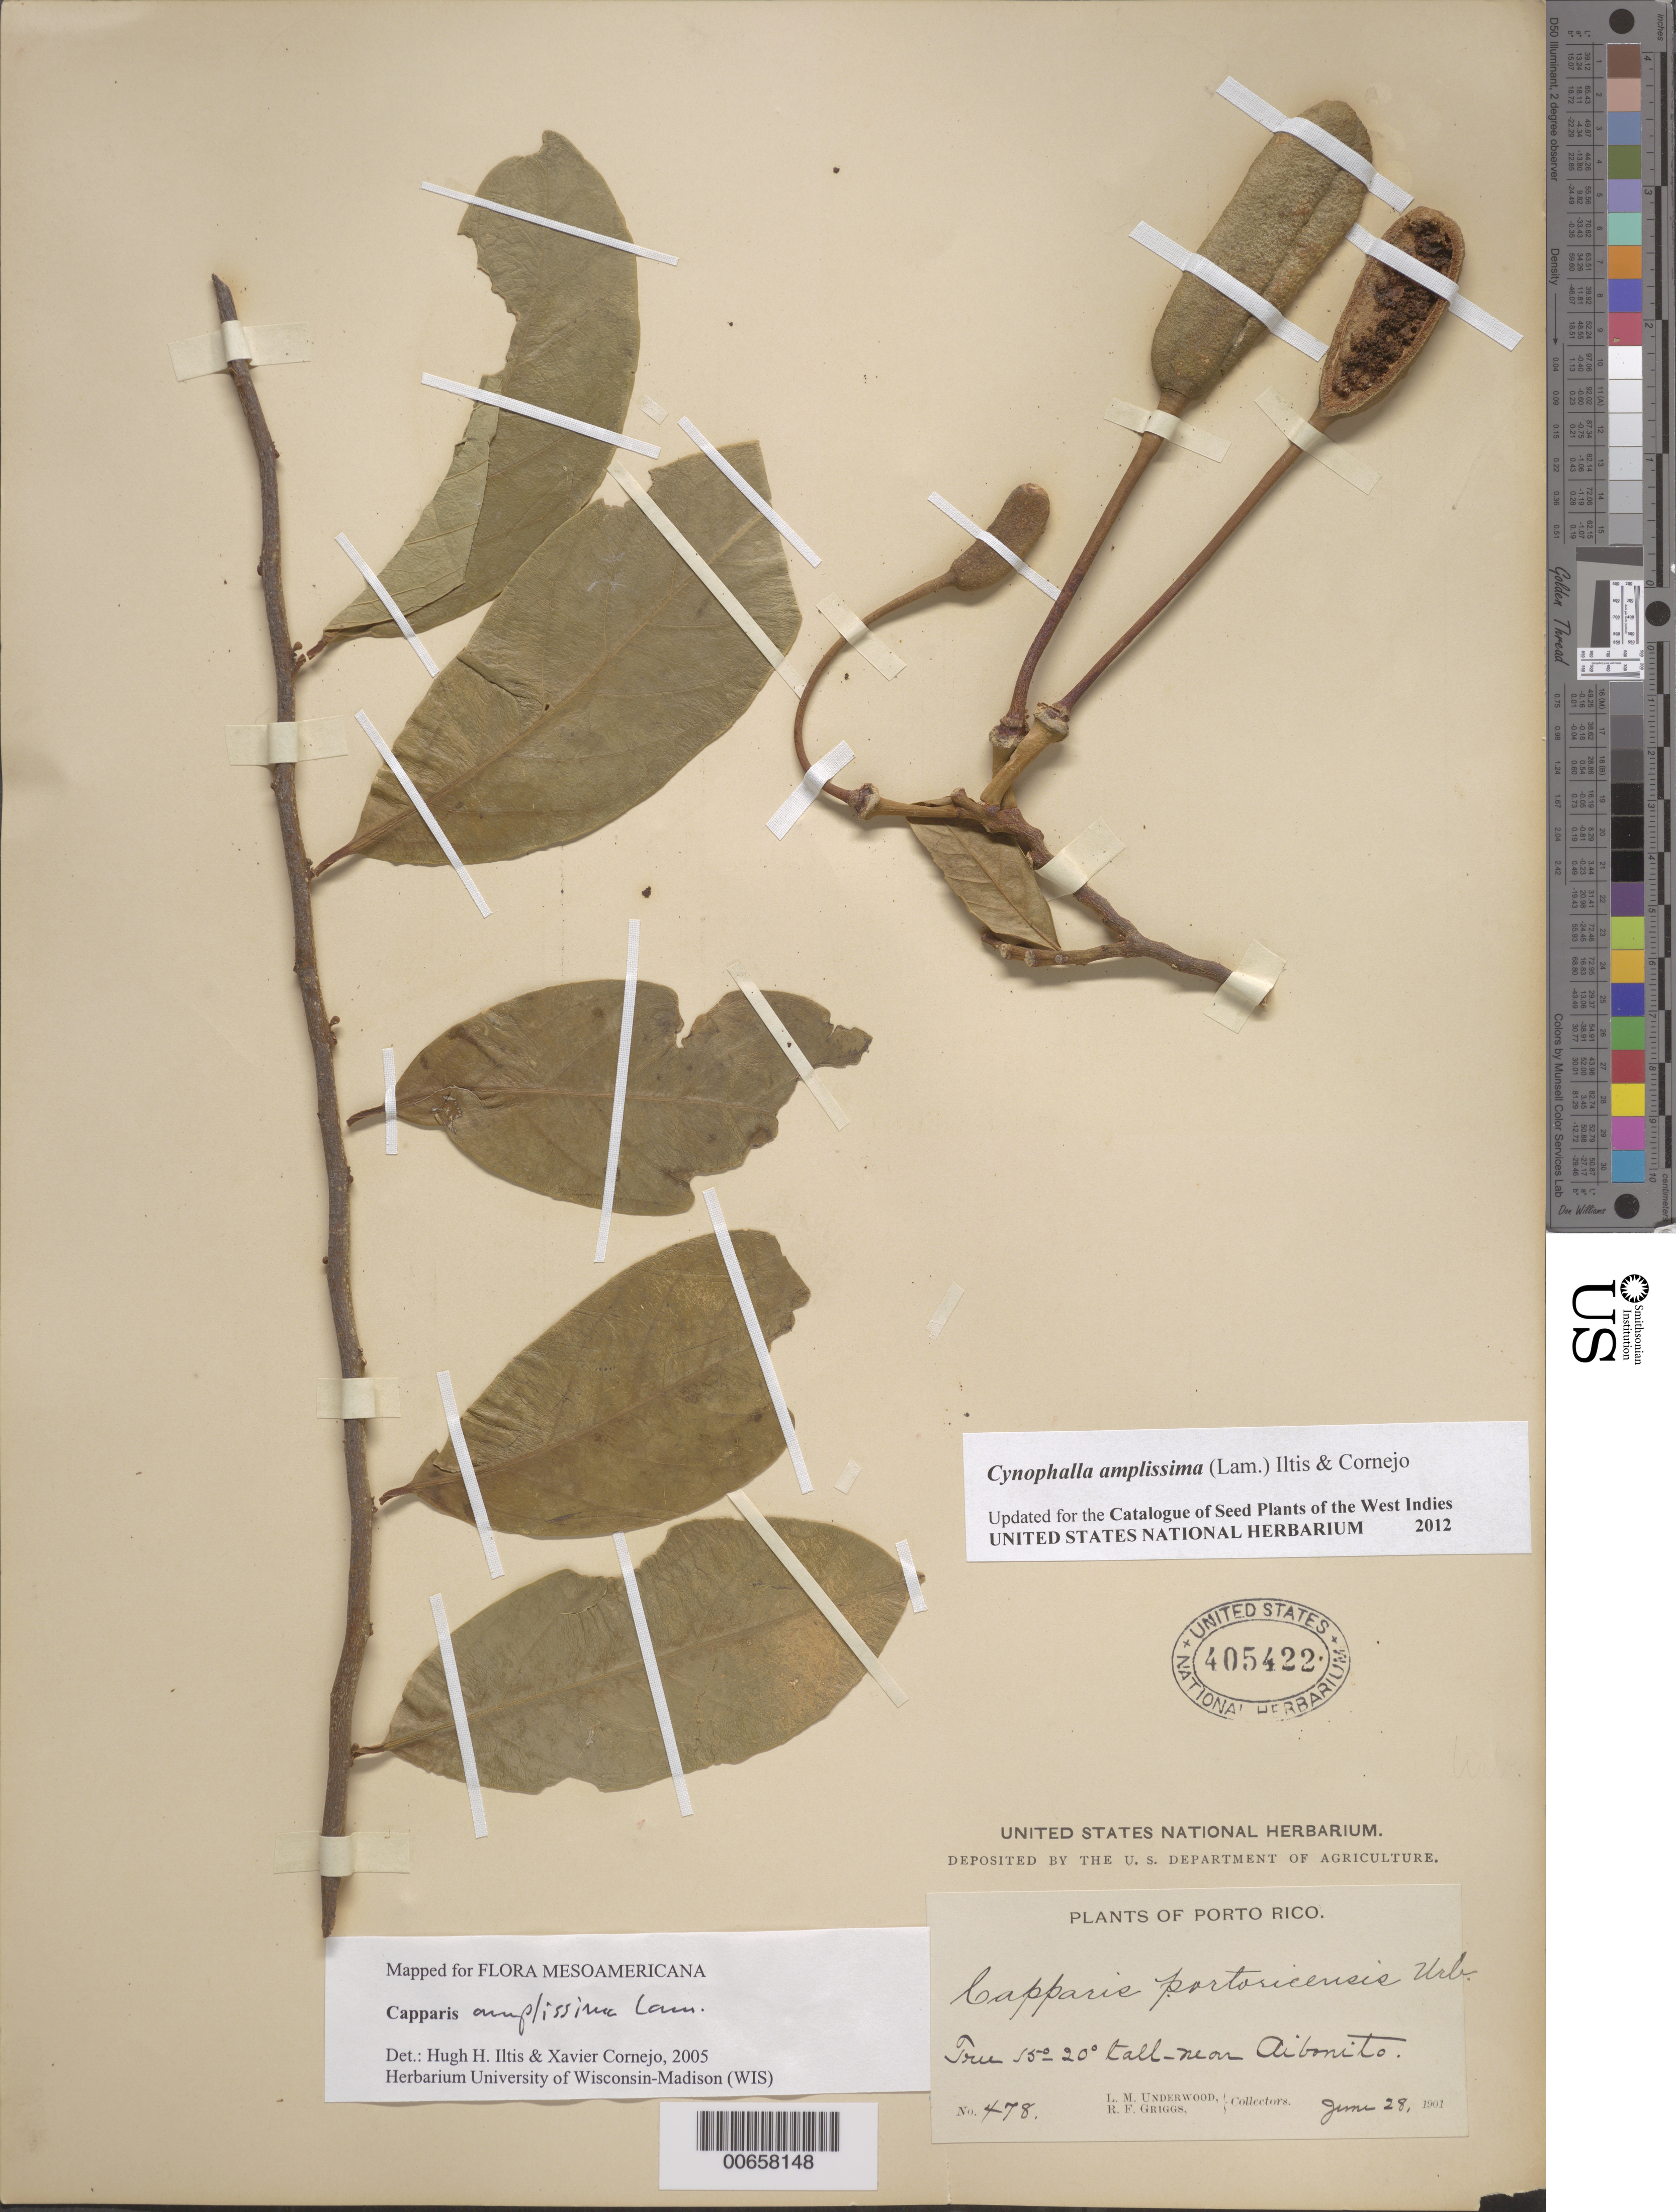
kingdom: Plantae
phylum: Tracheophyta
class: Magnoliopsida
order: Brassicales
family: Capparaceae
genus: Capparis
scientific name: Capparis portoricensis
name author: Urb.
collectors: L. M. Underwood & R. F. Griggs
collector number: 478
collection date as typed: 28 Jun 1901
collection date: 1901-06-28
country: Puerto Rico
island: Greater Antilles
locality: Aibonito, near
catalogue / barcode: US 405422